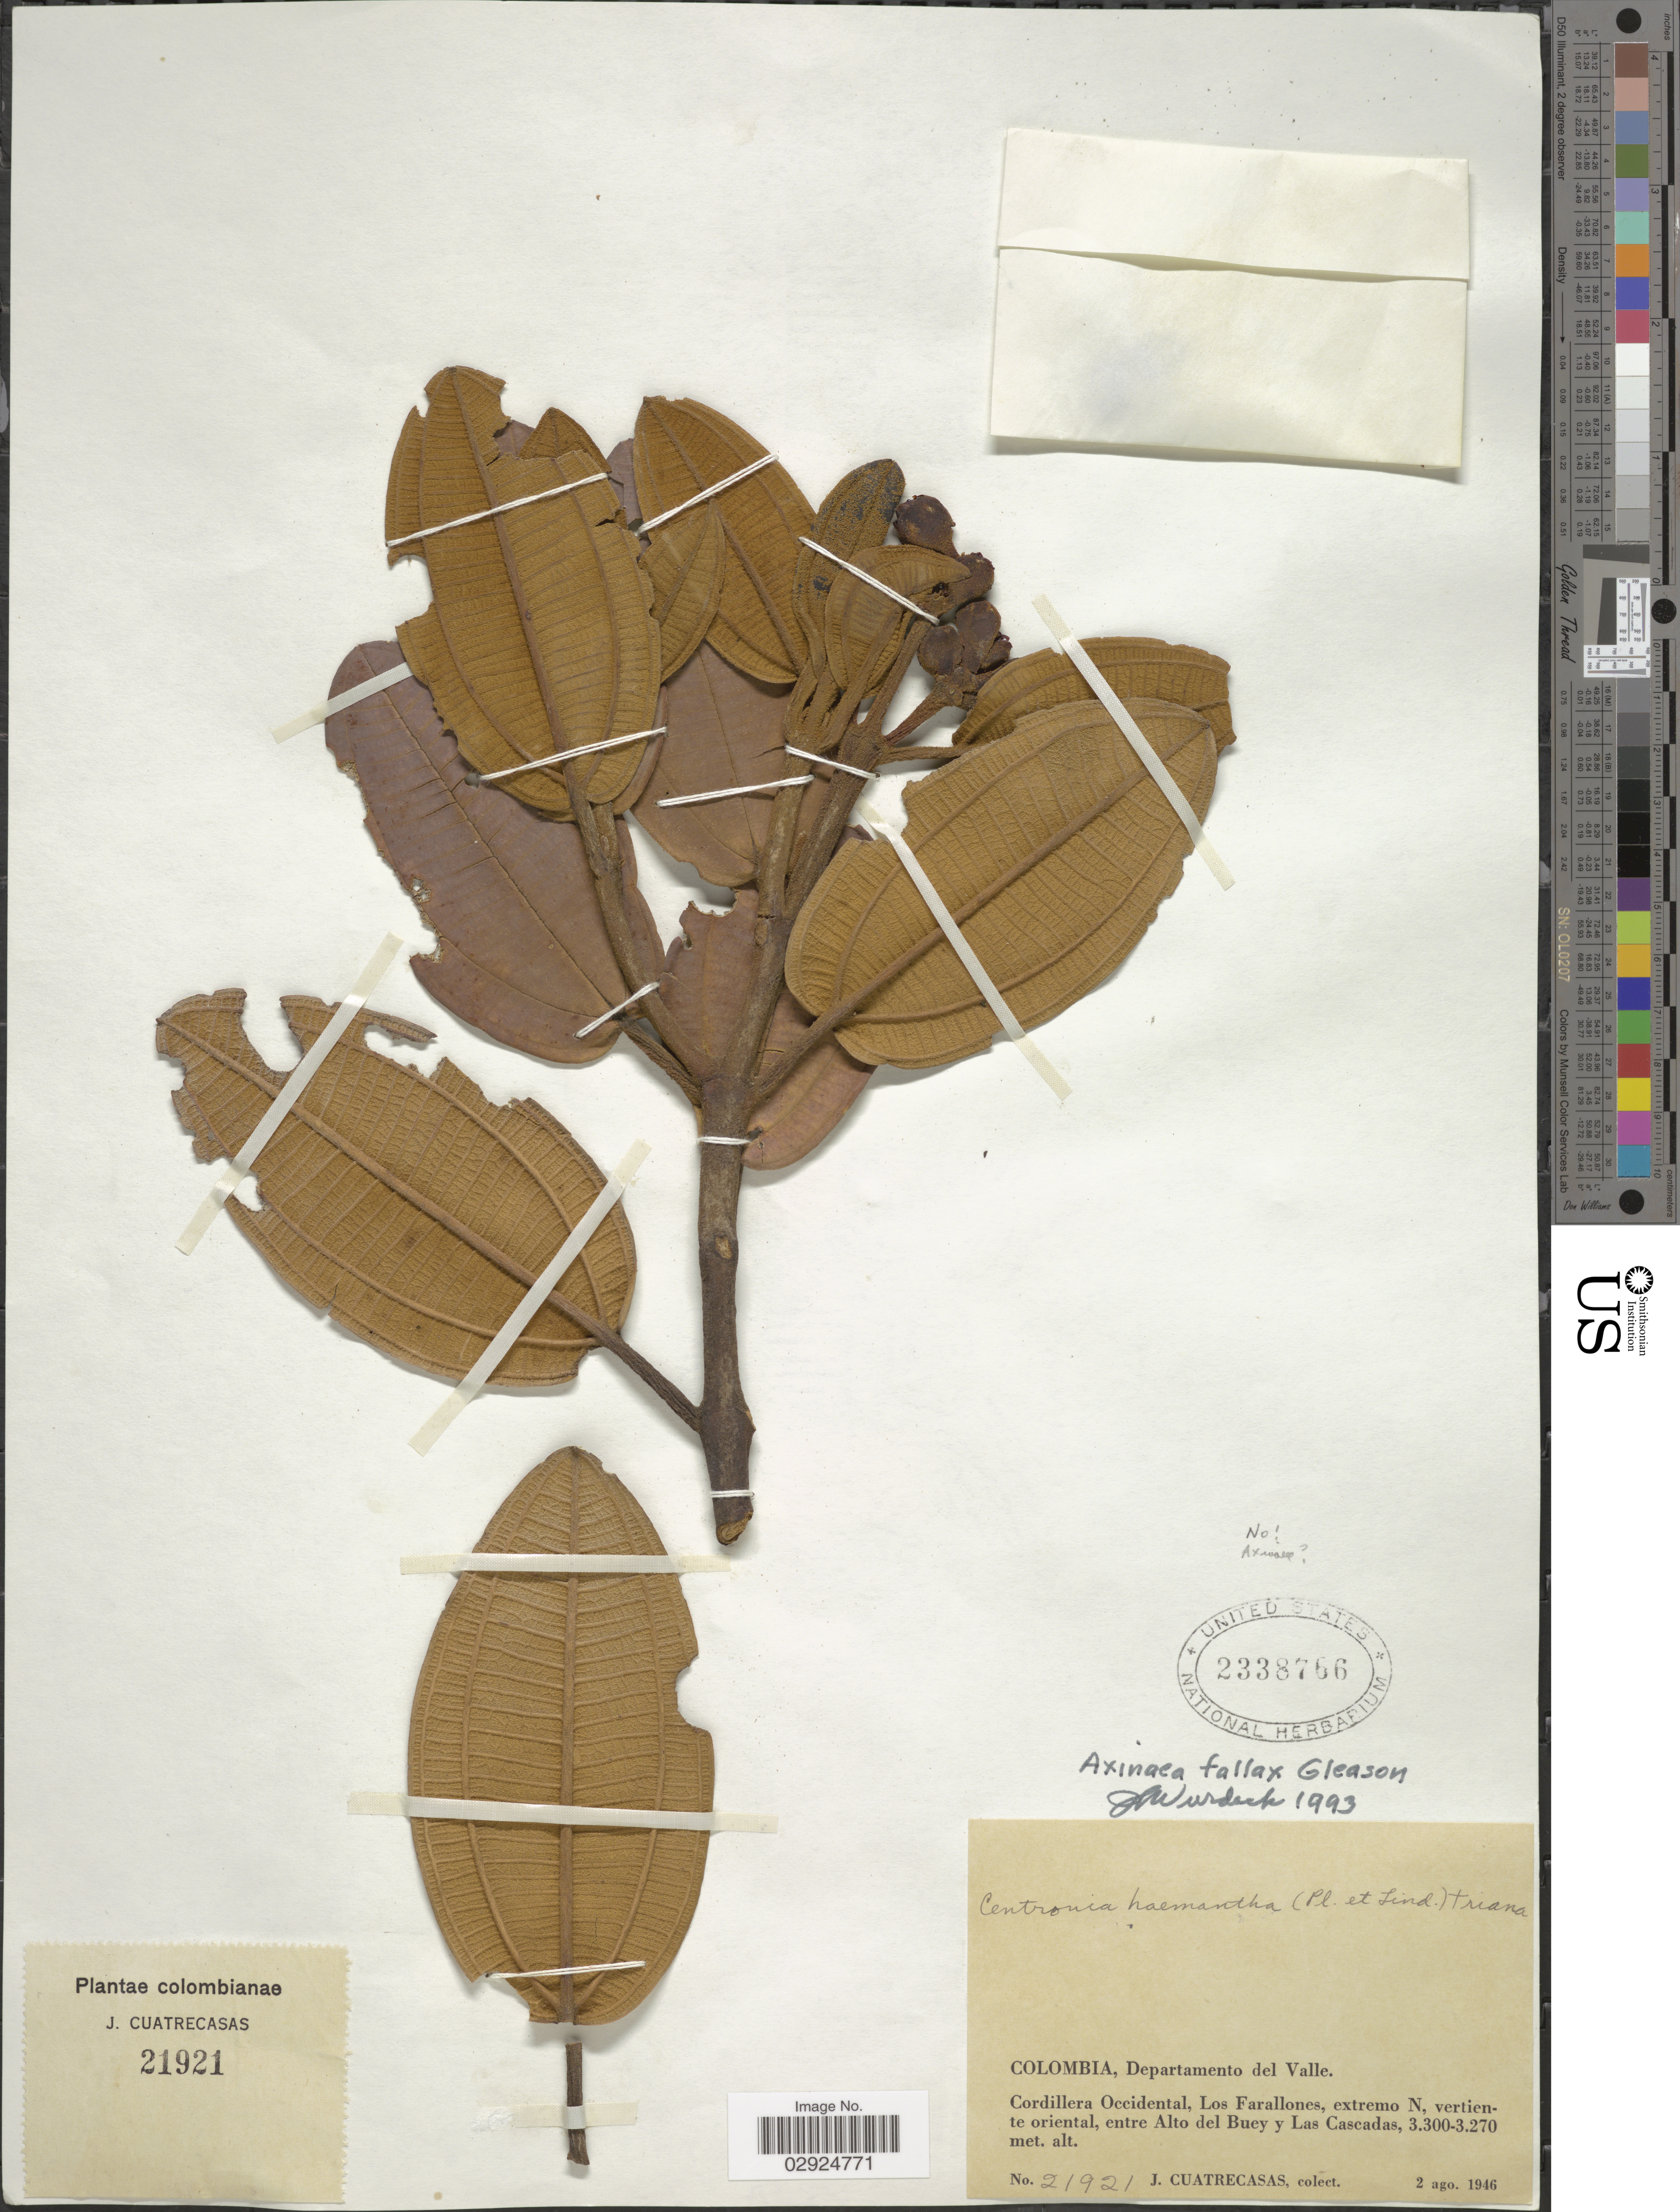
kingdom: Plantae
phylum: Tracheophyta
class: Magnoliopsida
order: Myrtales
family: Melastomataceae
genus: Axinaea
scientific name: Axinaea fallax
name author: Gleason in Cuatrec.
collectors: J. Cuatrecasas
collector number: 21921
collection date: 1946-08-02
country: Colombia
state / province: Valle del Cauca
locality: Departamento del Valle. Cordillera Occidental, Los Farallones, extremo N, vertiente oriental, entre Alto del Buey y Las Cascadas.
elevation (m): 3270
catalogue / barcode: US 2338766